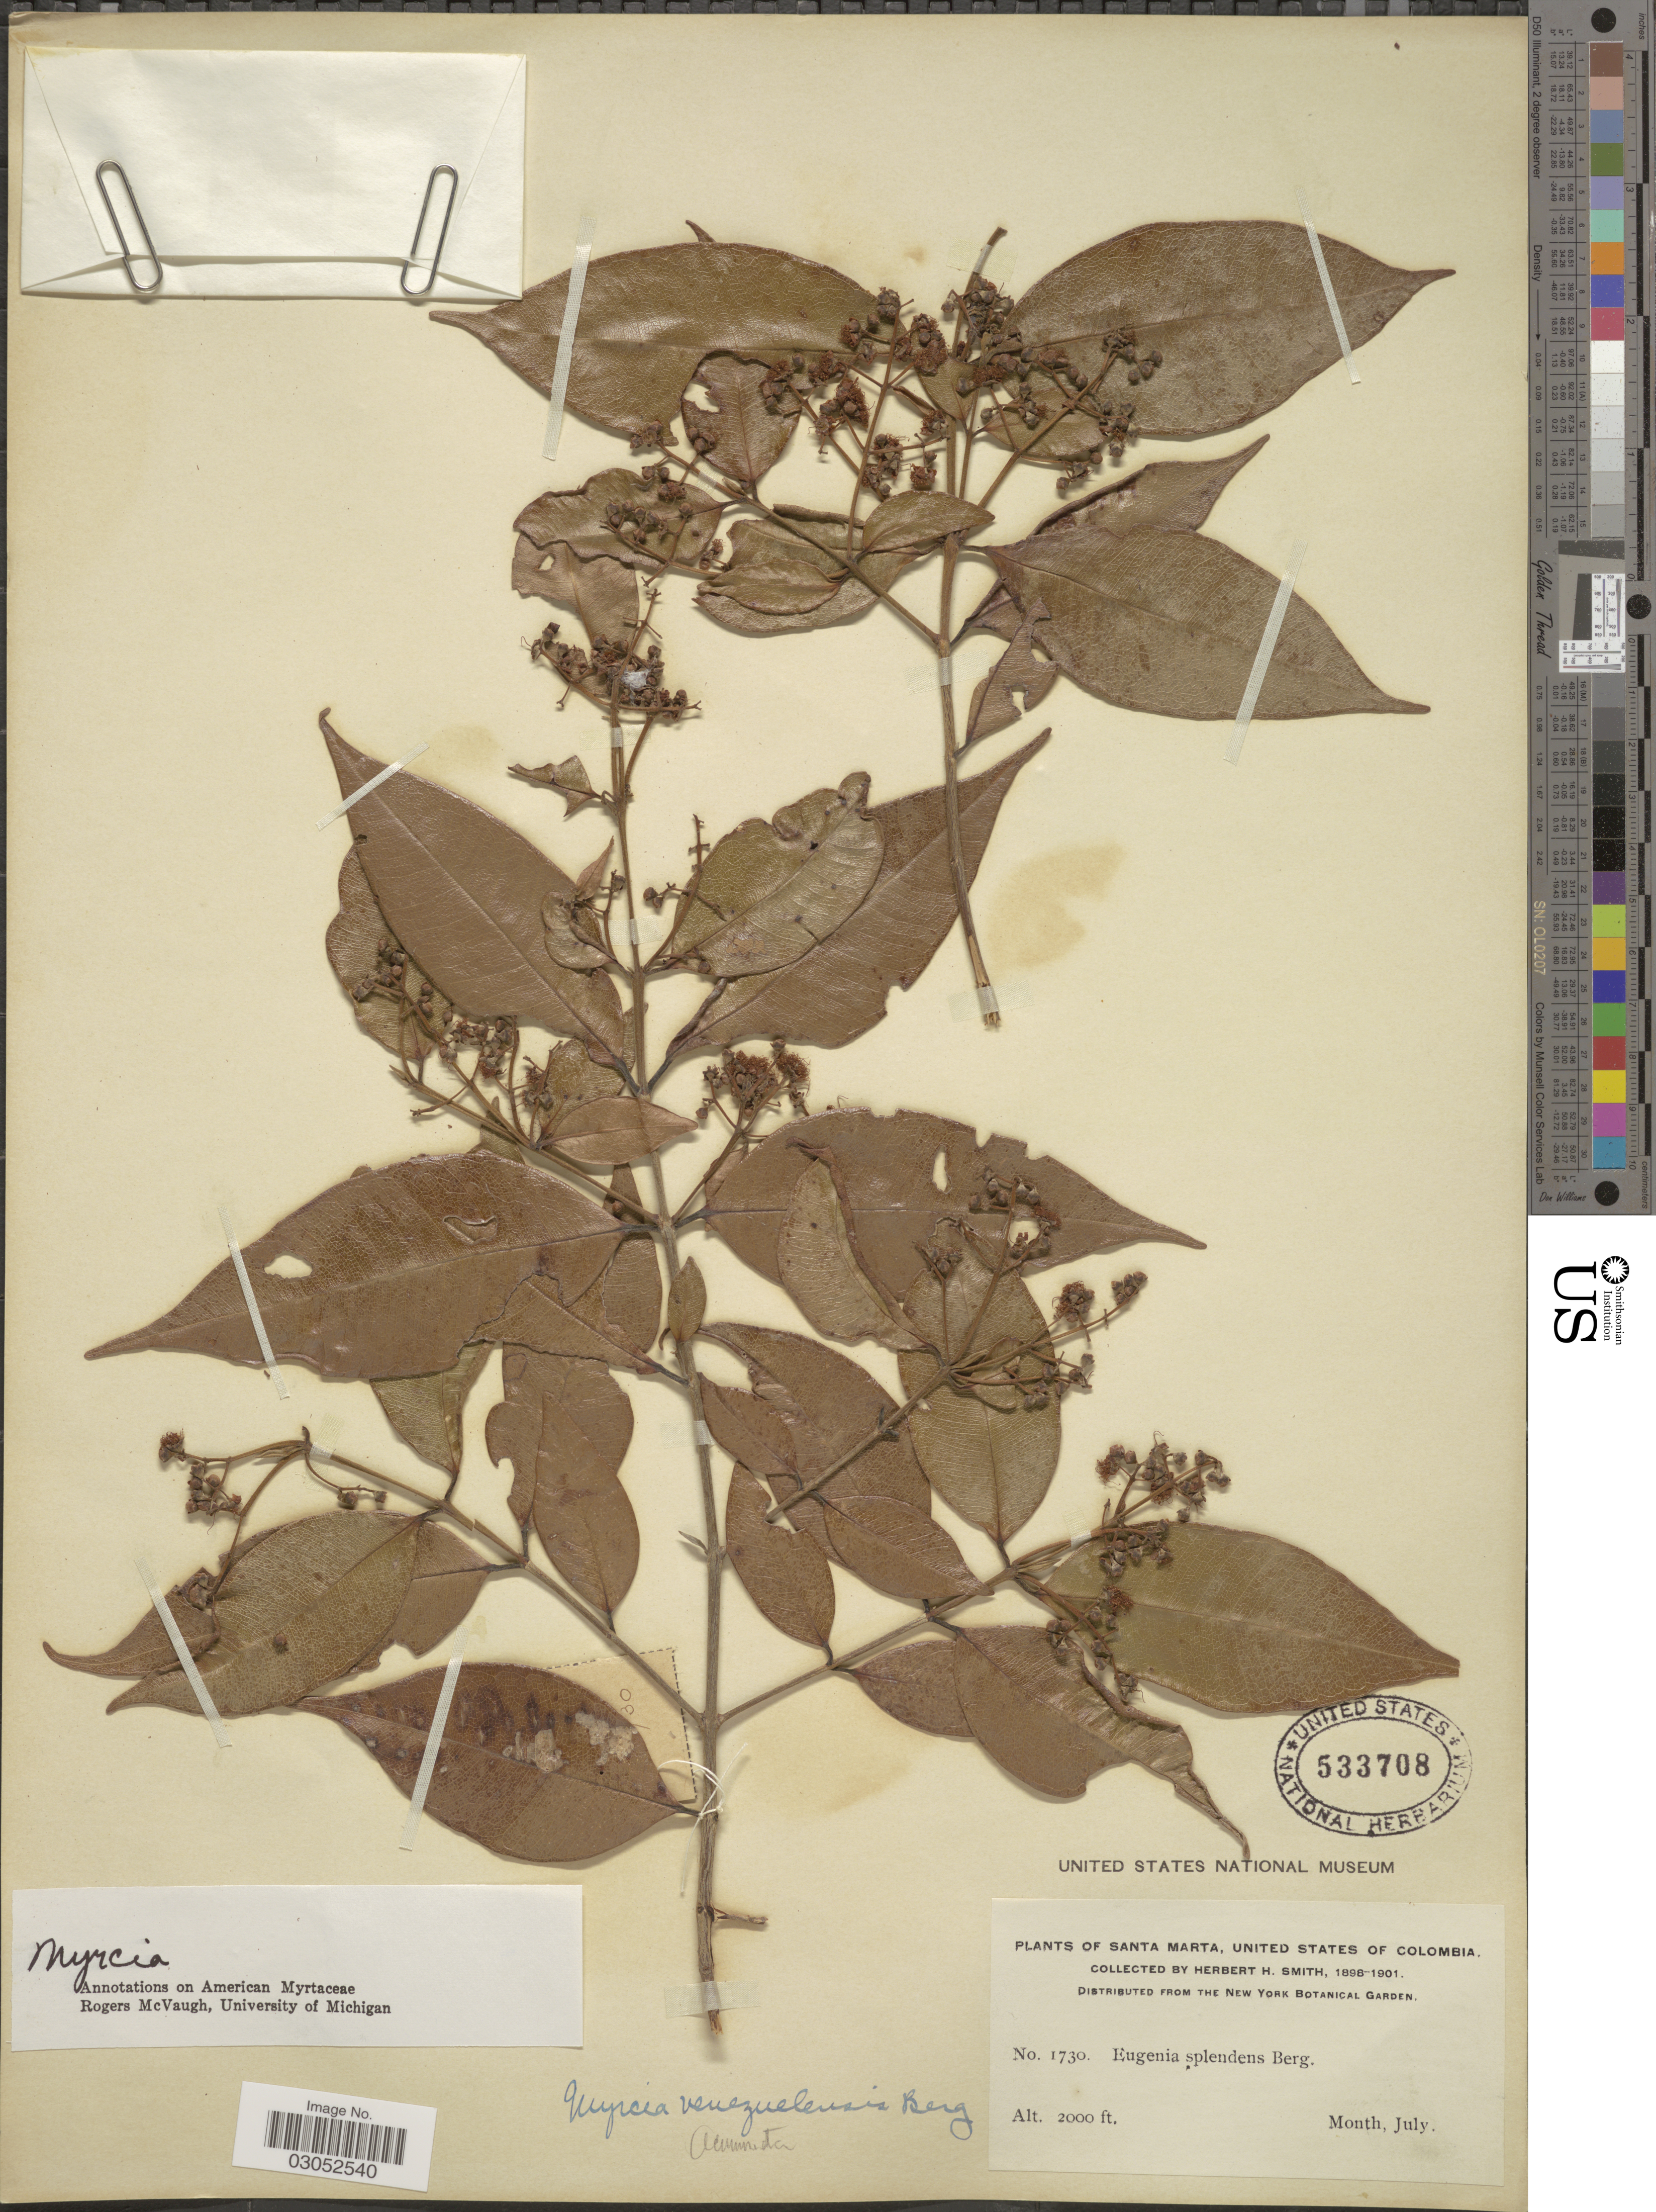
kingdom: Plantae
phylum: Tracheophyta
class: Magnoliopsida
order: Myrtales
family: Myrtaceae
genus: Myrcia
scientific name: Myrcia venezuelensis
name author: O. Berg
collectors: Herbert H. Smith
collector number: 1730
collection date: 1898-07/1901-07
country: Colombia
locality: Santa Marta, United States of Colombia.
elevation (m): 610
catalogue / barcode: US 533708